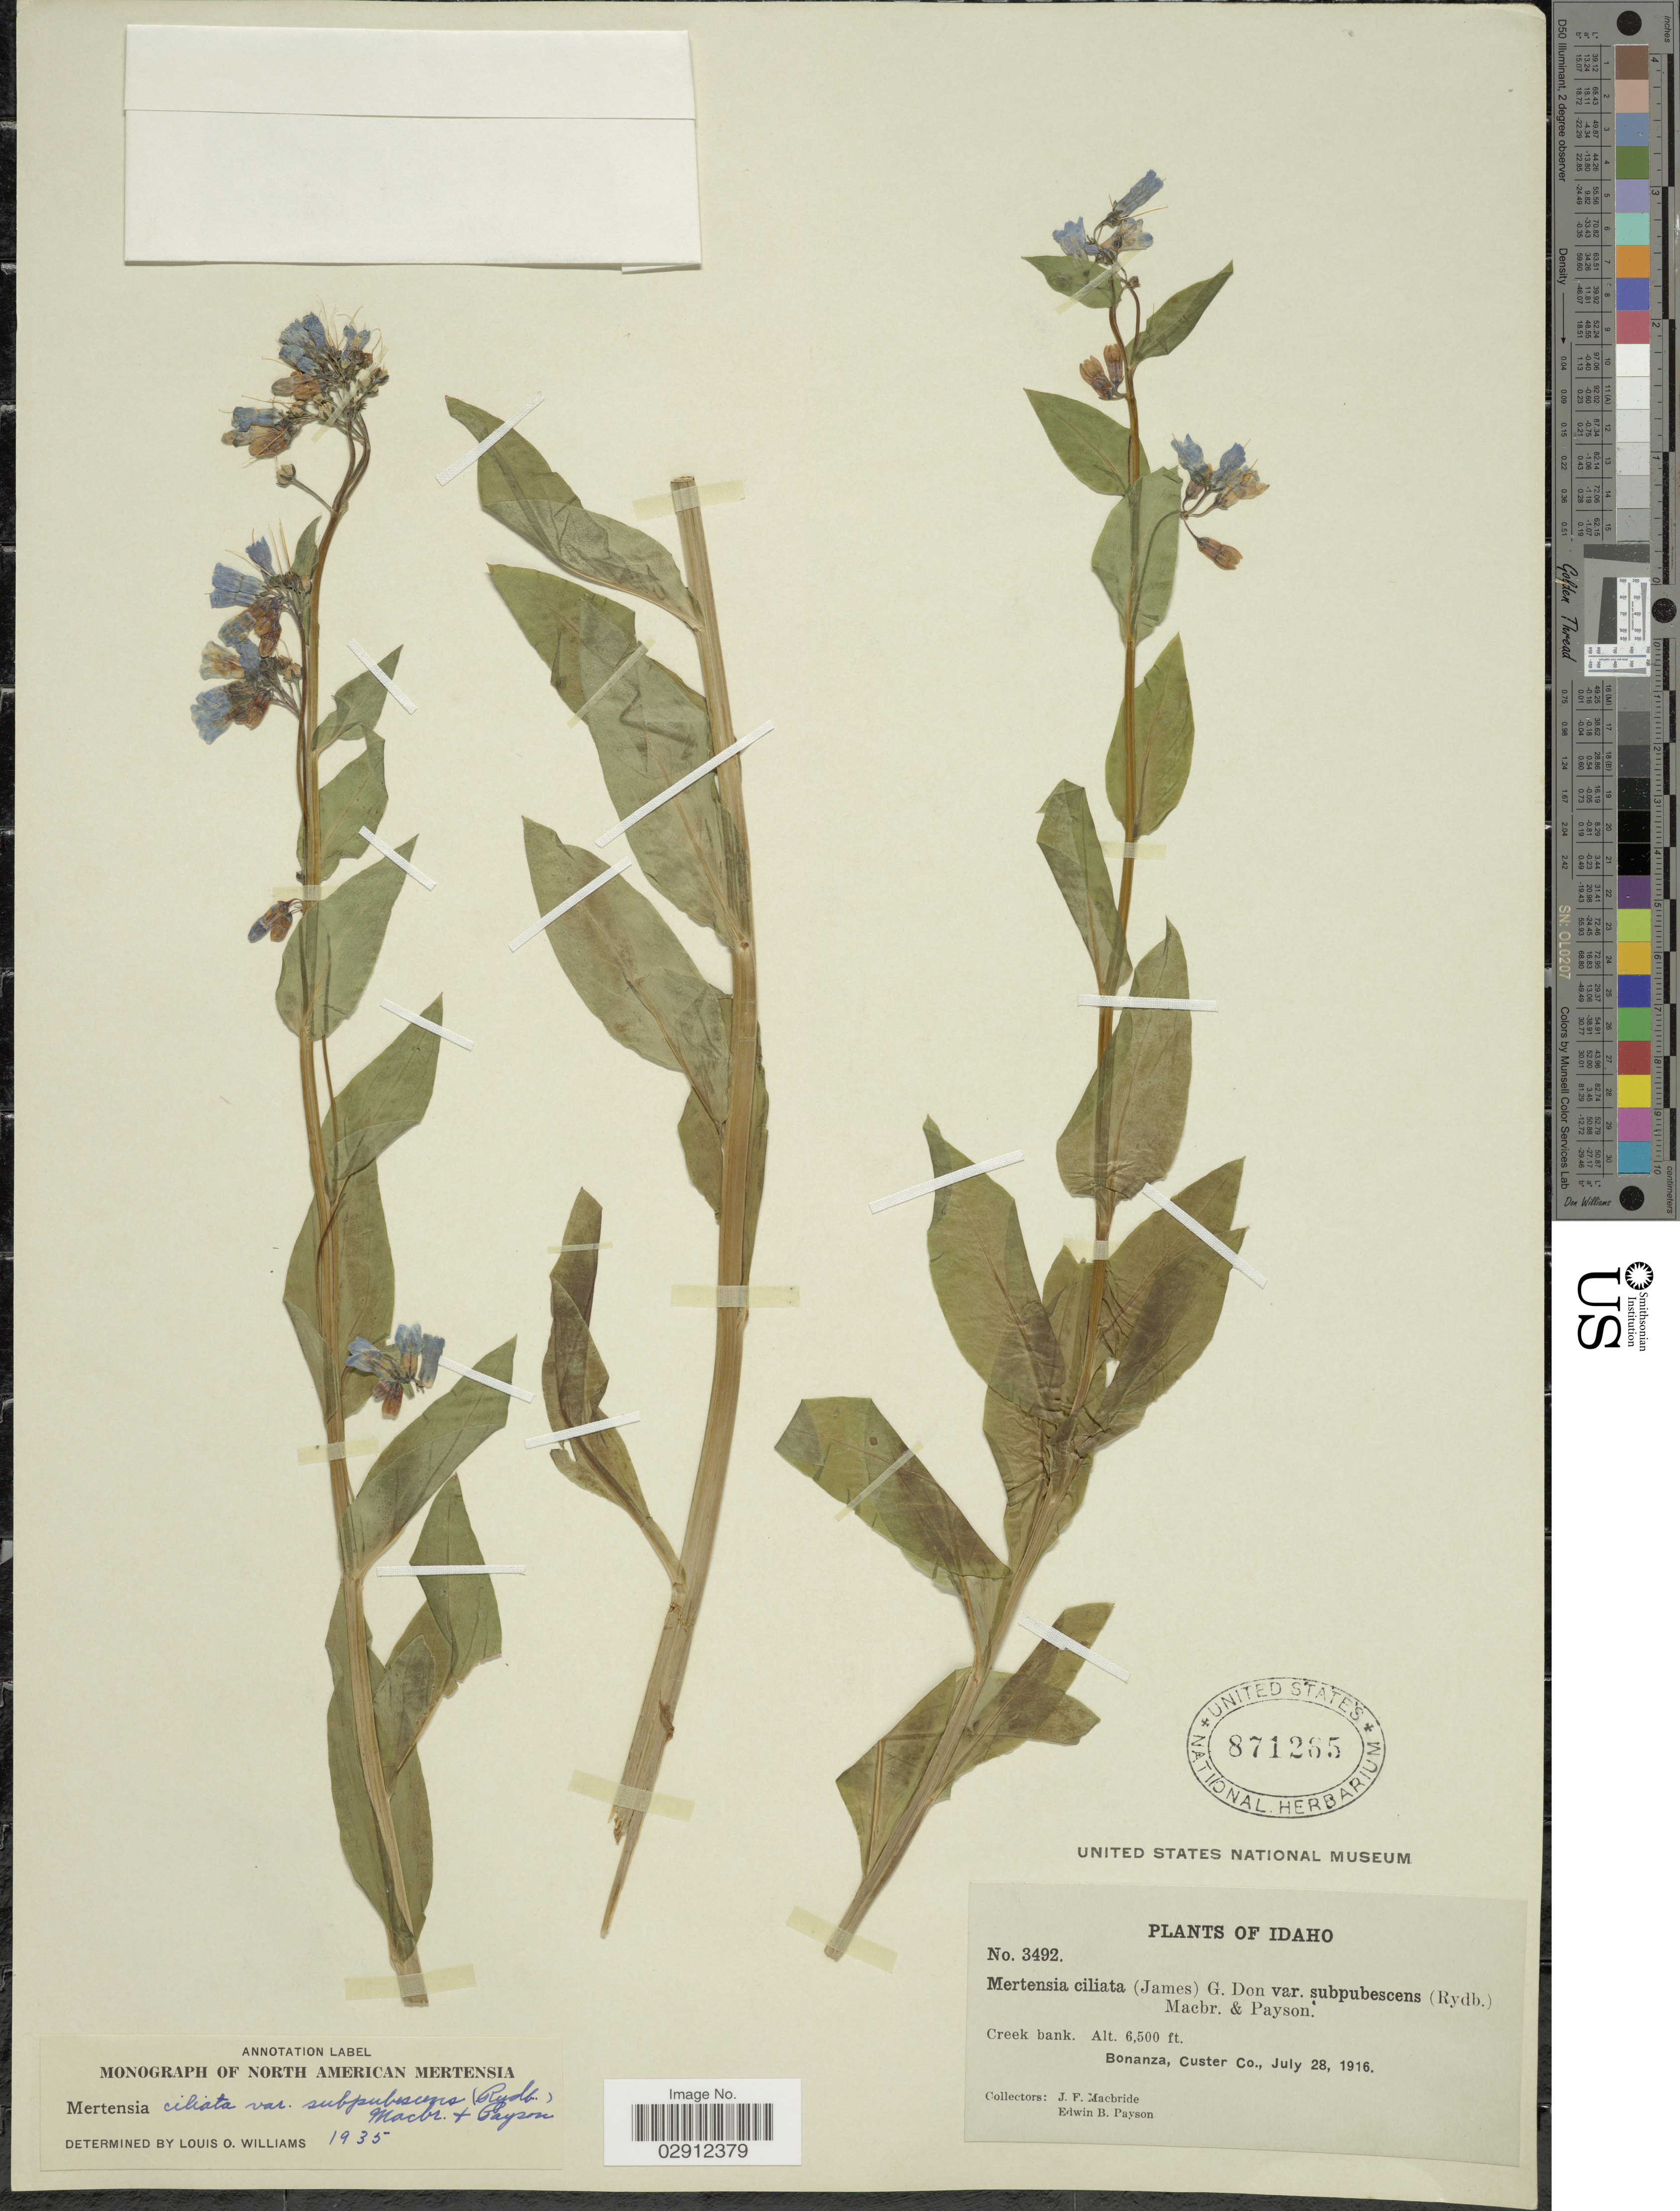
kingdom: Plantae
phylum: Tracheophyta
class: Magnoliopsida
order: Boraginales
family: Boraginaceae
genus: Mertensia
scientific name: Mertensia ciliata var. subpubescens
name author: (Rydb.) J.F. Macbr. & Payson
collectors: J. F. Macbride & E. B. Payson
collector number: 3492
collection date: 1916-07-28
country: United States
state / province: Idaho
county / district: Custer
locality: Bonanza.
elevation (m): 1981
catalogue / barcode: US 871265